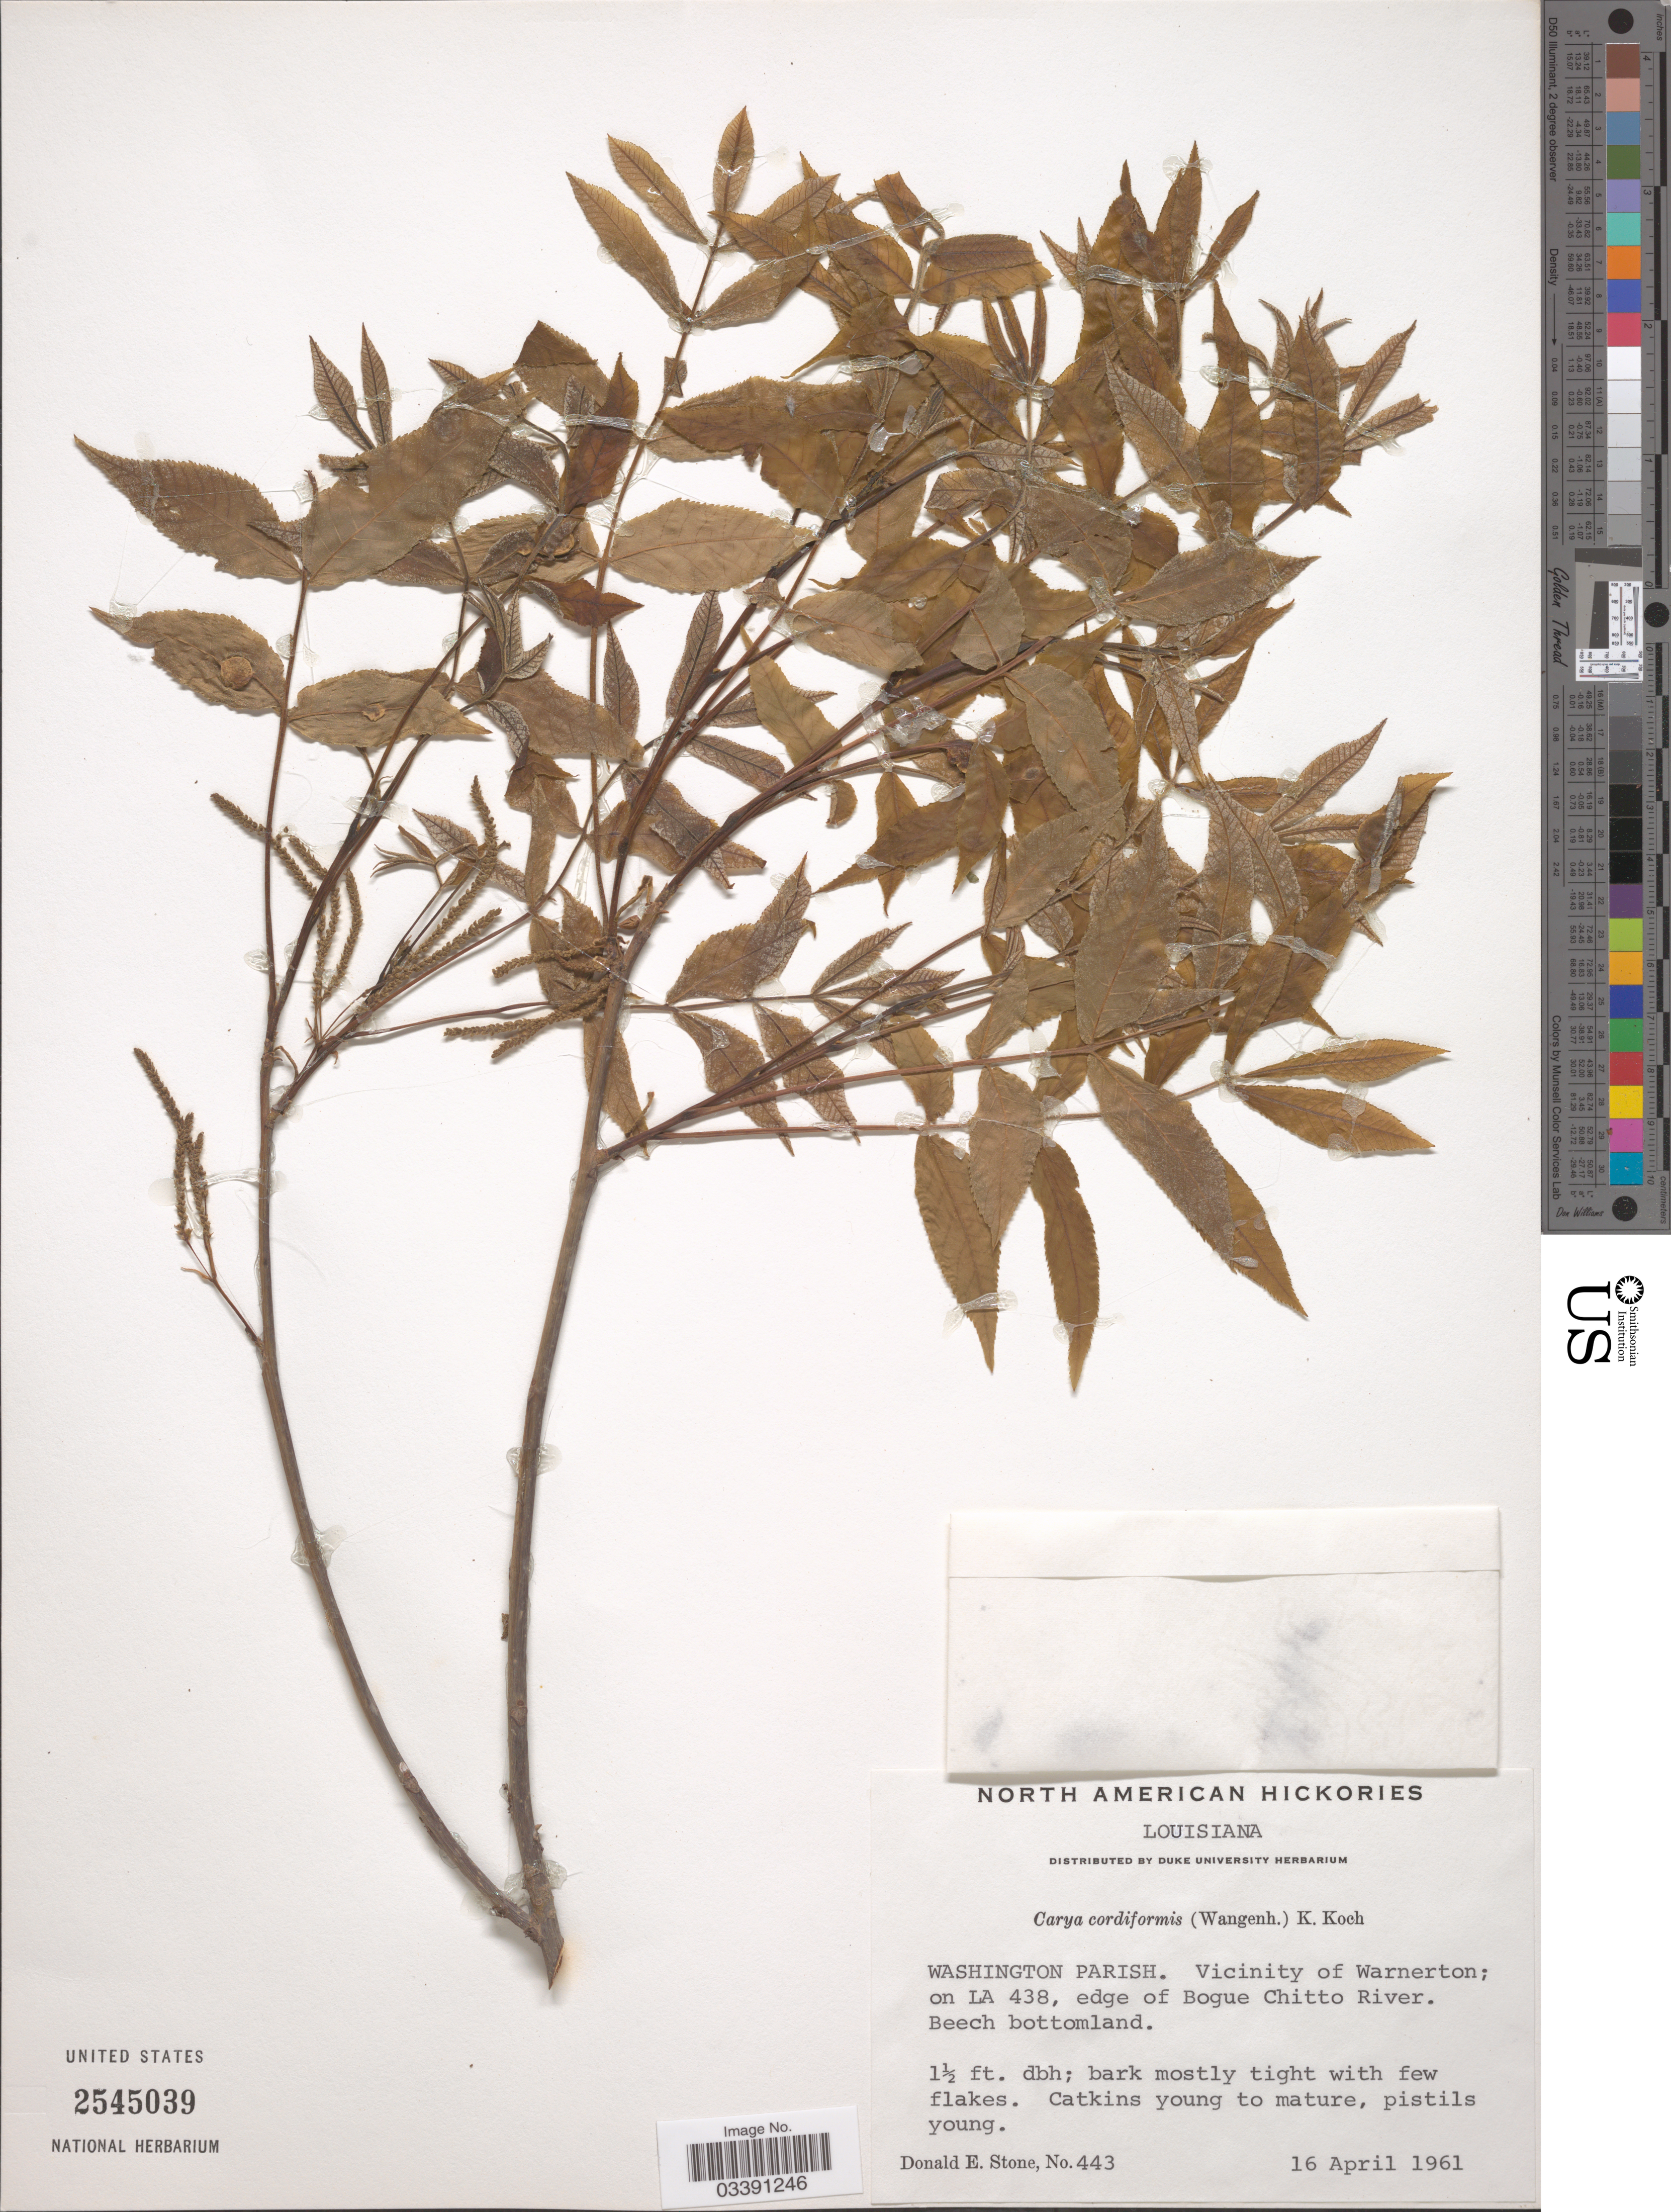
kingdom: Plantae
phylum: Tracheophyta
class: Magnoliopsida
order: Fagales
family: Juglandaceae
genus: Carya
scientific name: Carya cordiformis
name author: (Wangenh.) K. Koch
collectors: D. Stone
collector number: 443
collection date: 1961-04-16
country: United States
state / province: Louisiana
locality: Washington Parish. Vicinity of Warnerton; on LA 438, edge of Bogue Chitto River. Beech bottomland.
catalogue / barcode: US 2545039